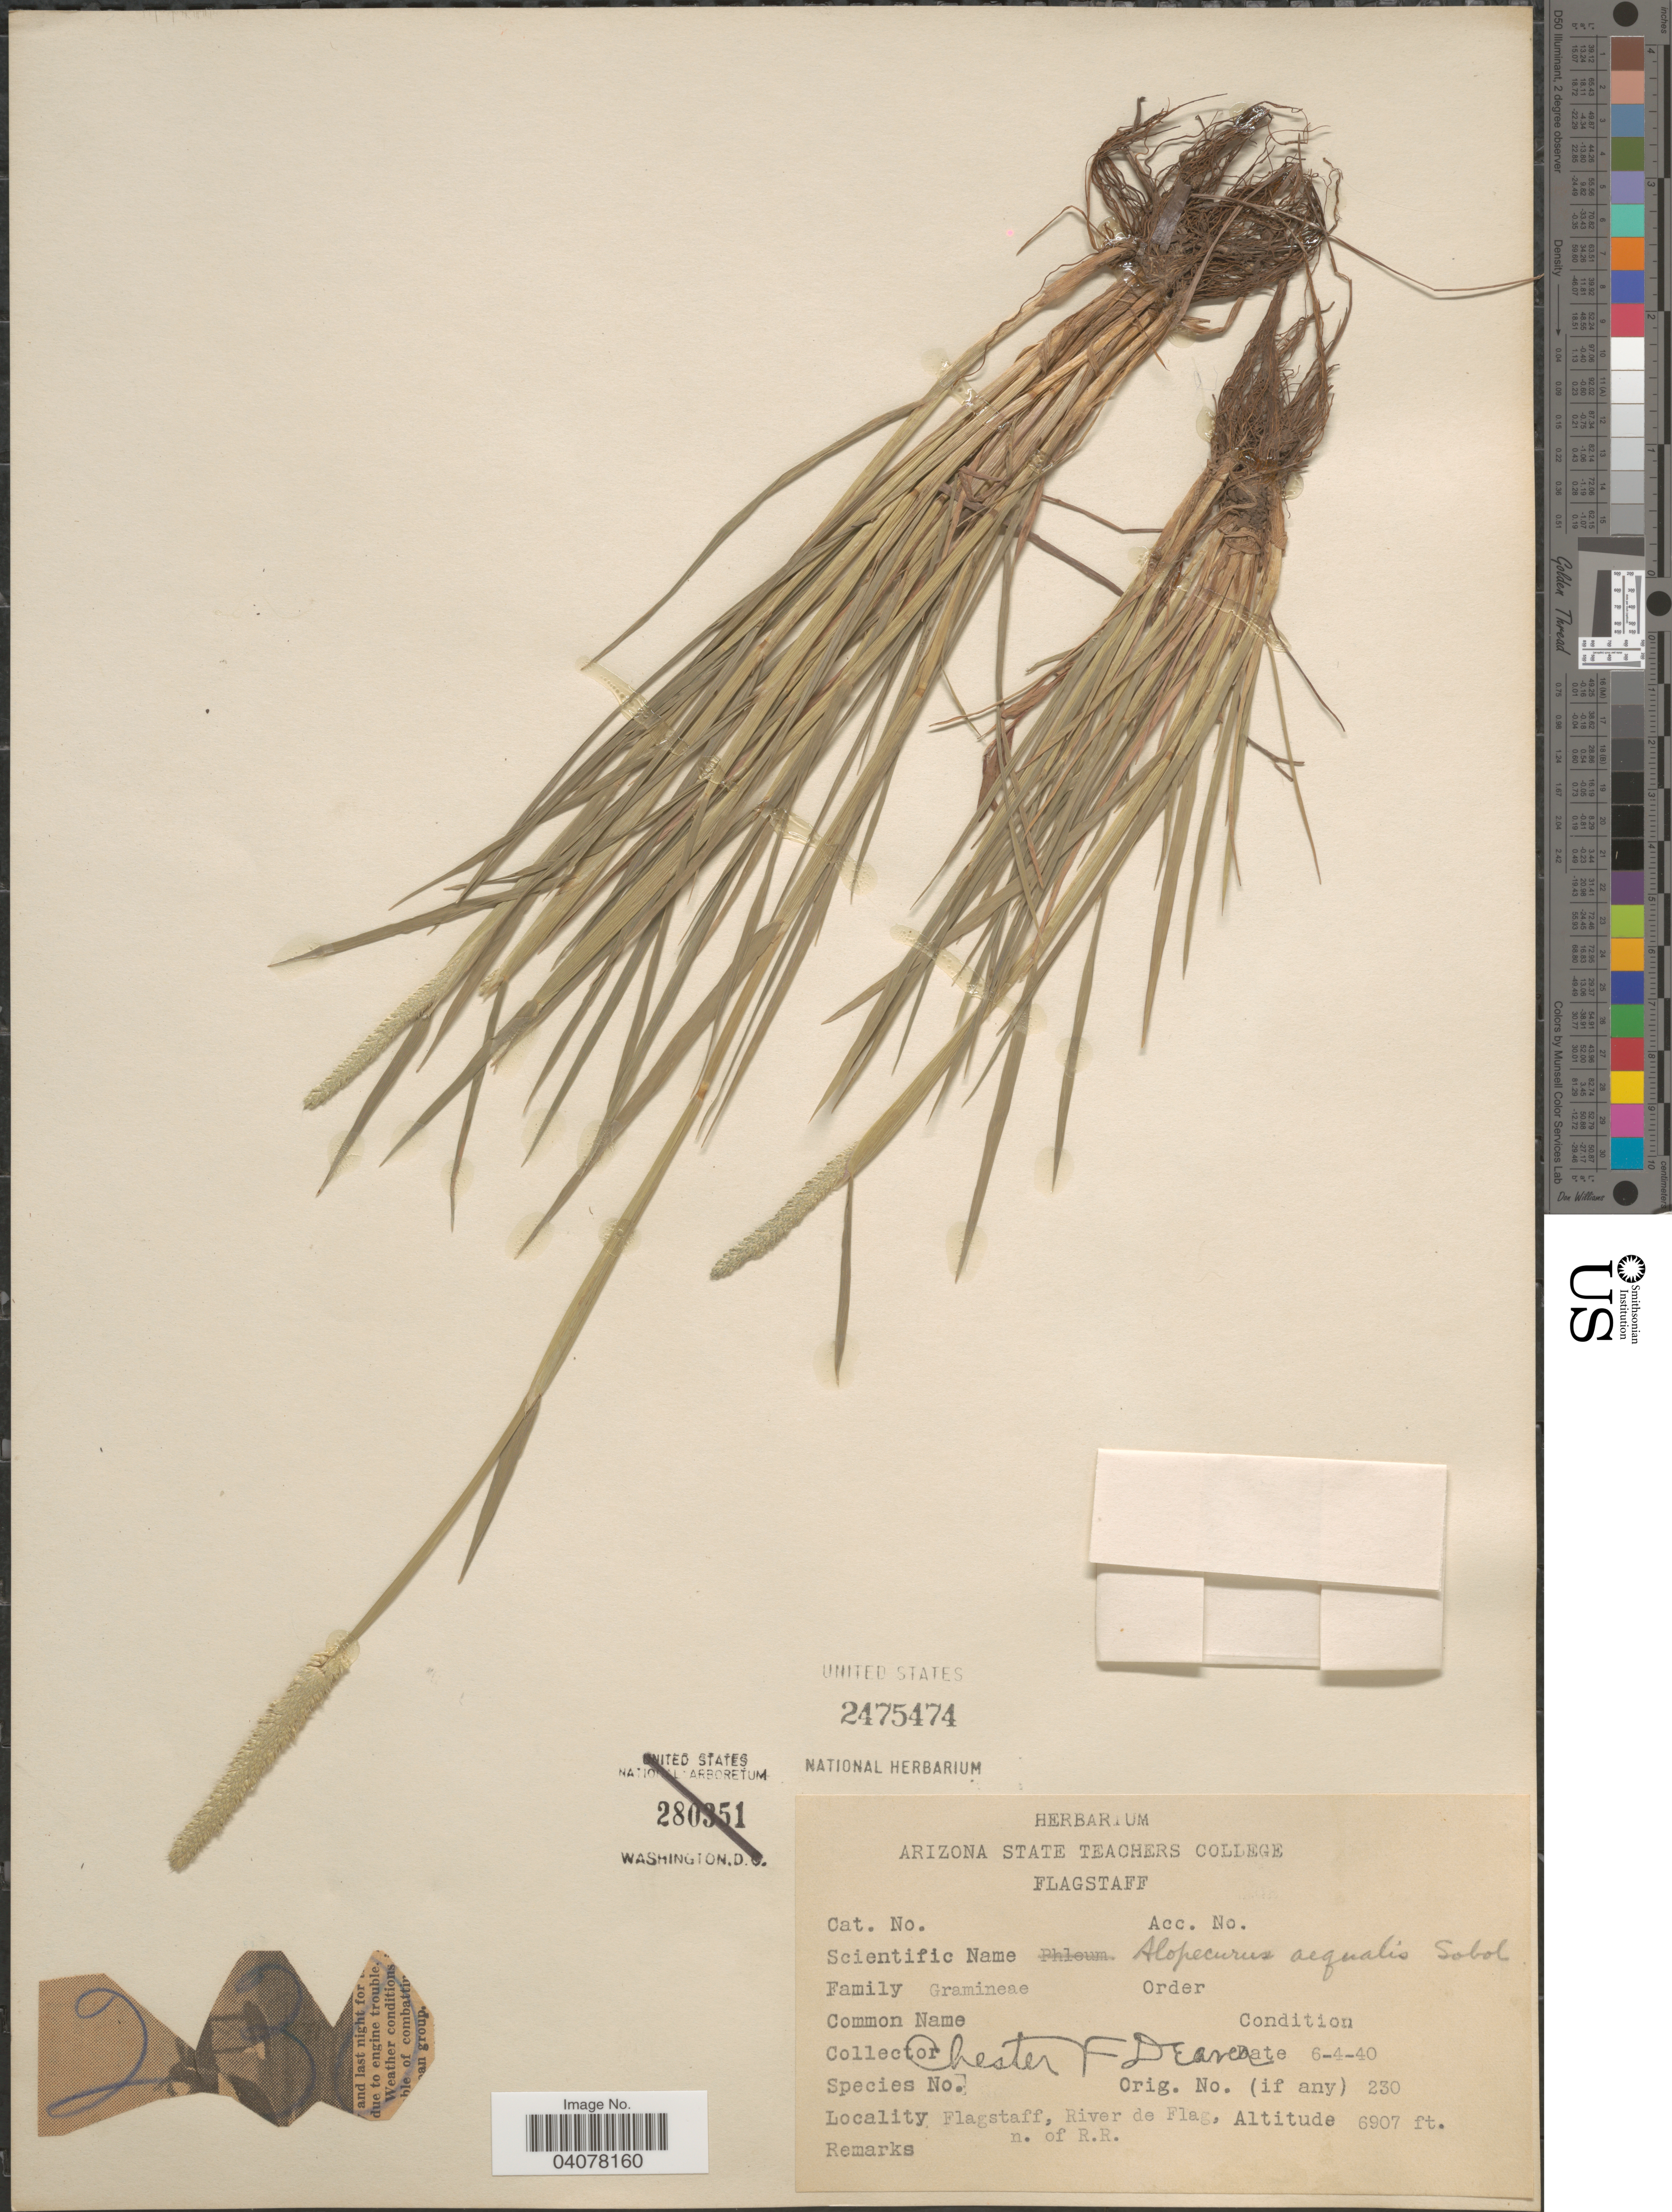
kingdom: Plantae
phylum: Tracheophyta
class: Liliopsida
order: Poales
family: Poaceae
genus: Alopecurus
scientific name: Alopecurus aequalis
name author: Sobol.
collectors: C. Deam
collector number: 230?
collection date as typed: Transcribed d/m/y: 4/6/40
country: United States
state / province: Arizona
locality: Flagstaff, River de Flag, n. of R.R.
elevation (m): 2105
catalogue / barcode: US 2475474